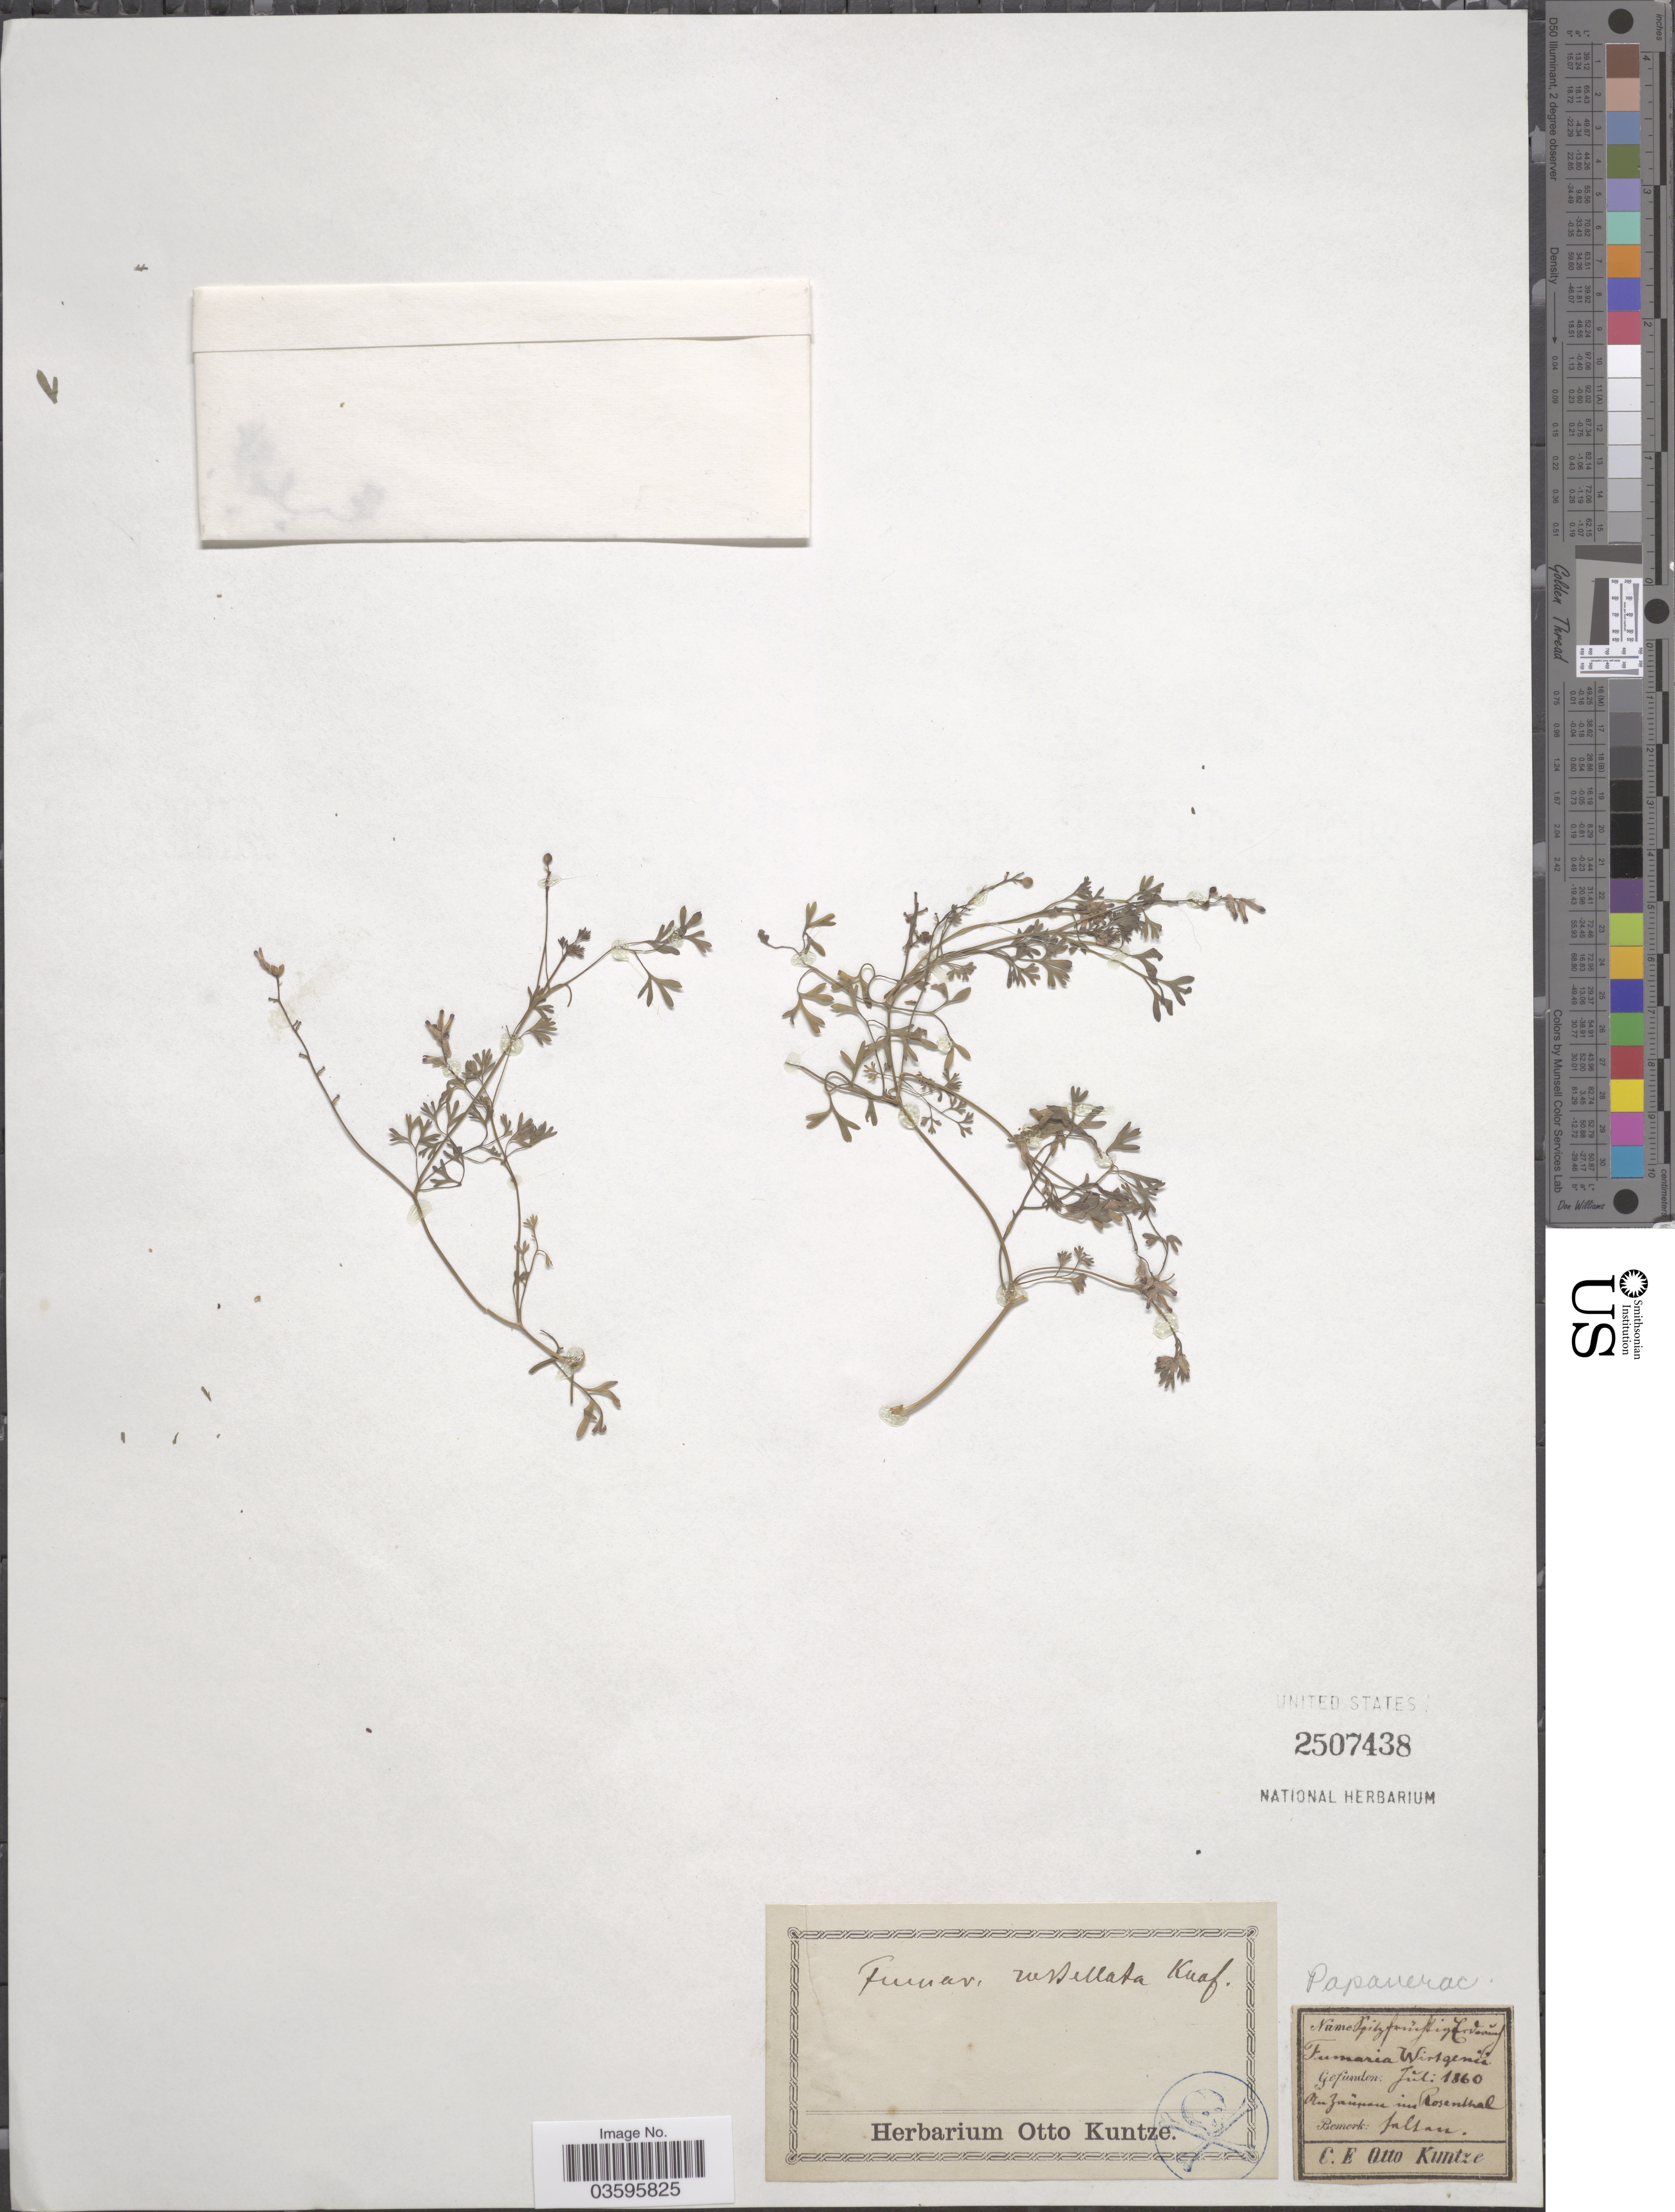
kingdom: Plantae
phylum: Tracheophyta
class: Magnoliopsida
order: Ranunculales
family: Papaveraceae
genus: Fumaria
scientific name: Fumaria rostellata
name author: Knaf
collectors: C.E.O. Kuntze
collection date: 1860-07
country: Germany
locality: Au Junau [interpreted] in Rosenthal.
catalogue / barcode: US 2507438